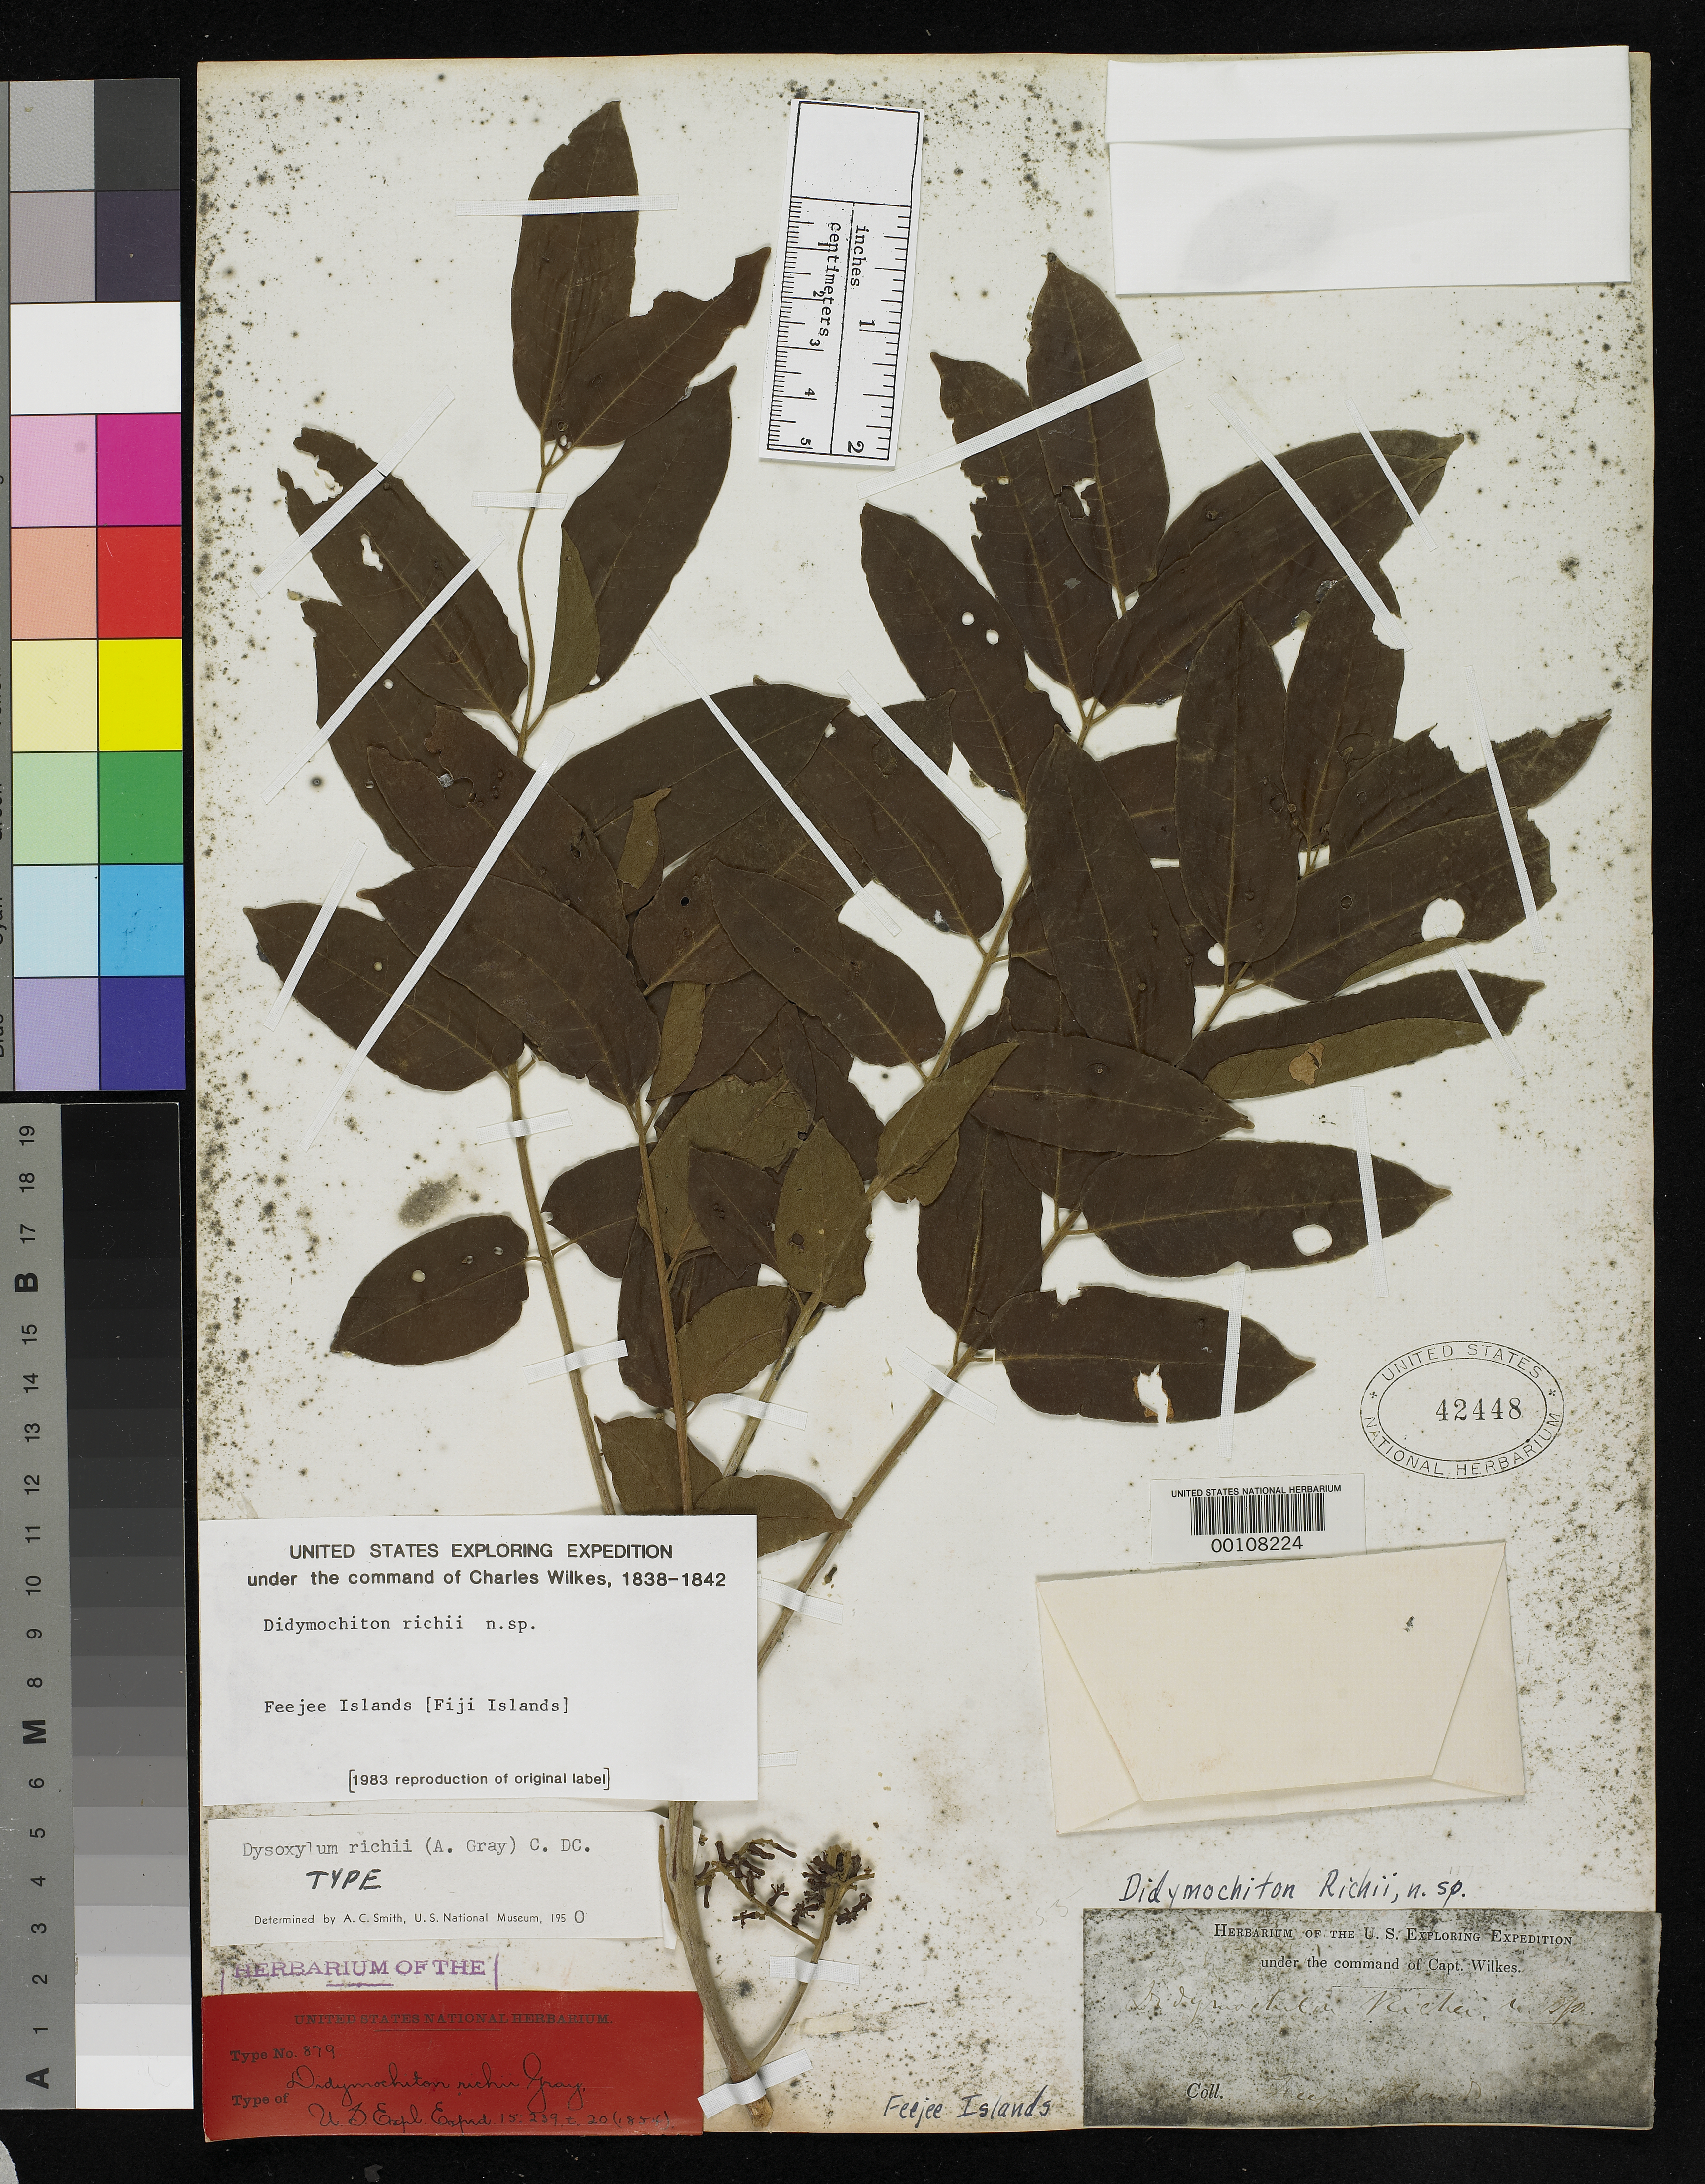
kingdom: Plantae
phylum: Tracheophyta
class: Magnoliopsida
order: Sapindales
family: Meliaceae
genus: Didymocheton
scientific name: Didymocheton richii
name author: A. Gray in Wilkes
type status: Holotype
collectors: Wilkes Explor. Exped.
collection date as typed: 1838 to -- --- 1842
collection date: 1838/1842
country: Fiji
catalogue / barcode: US 42448